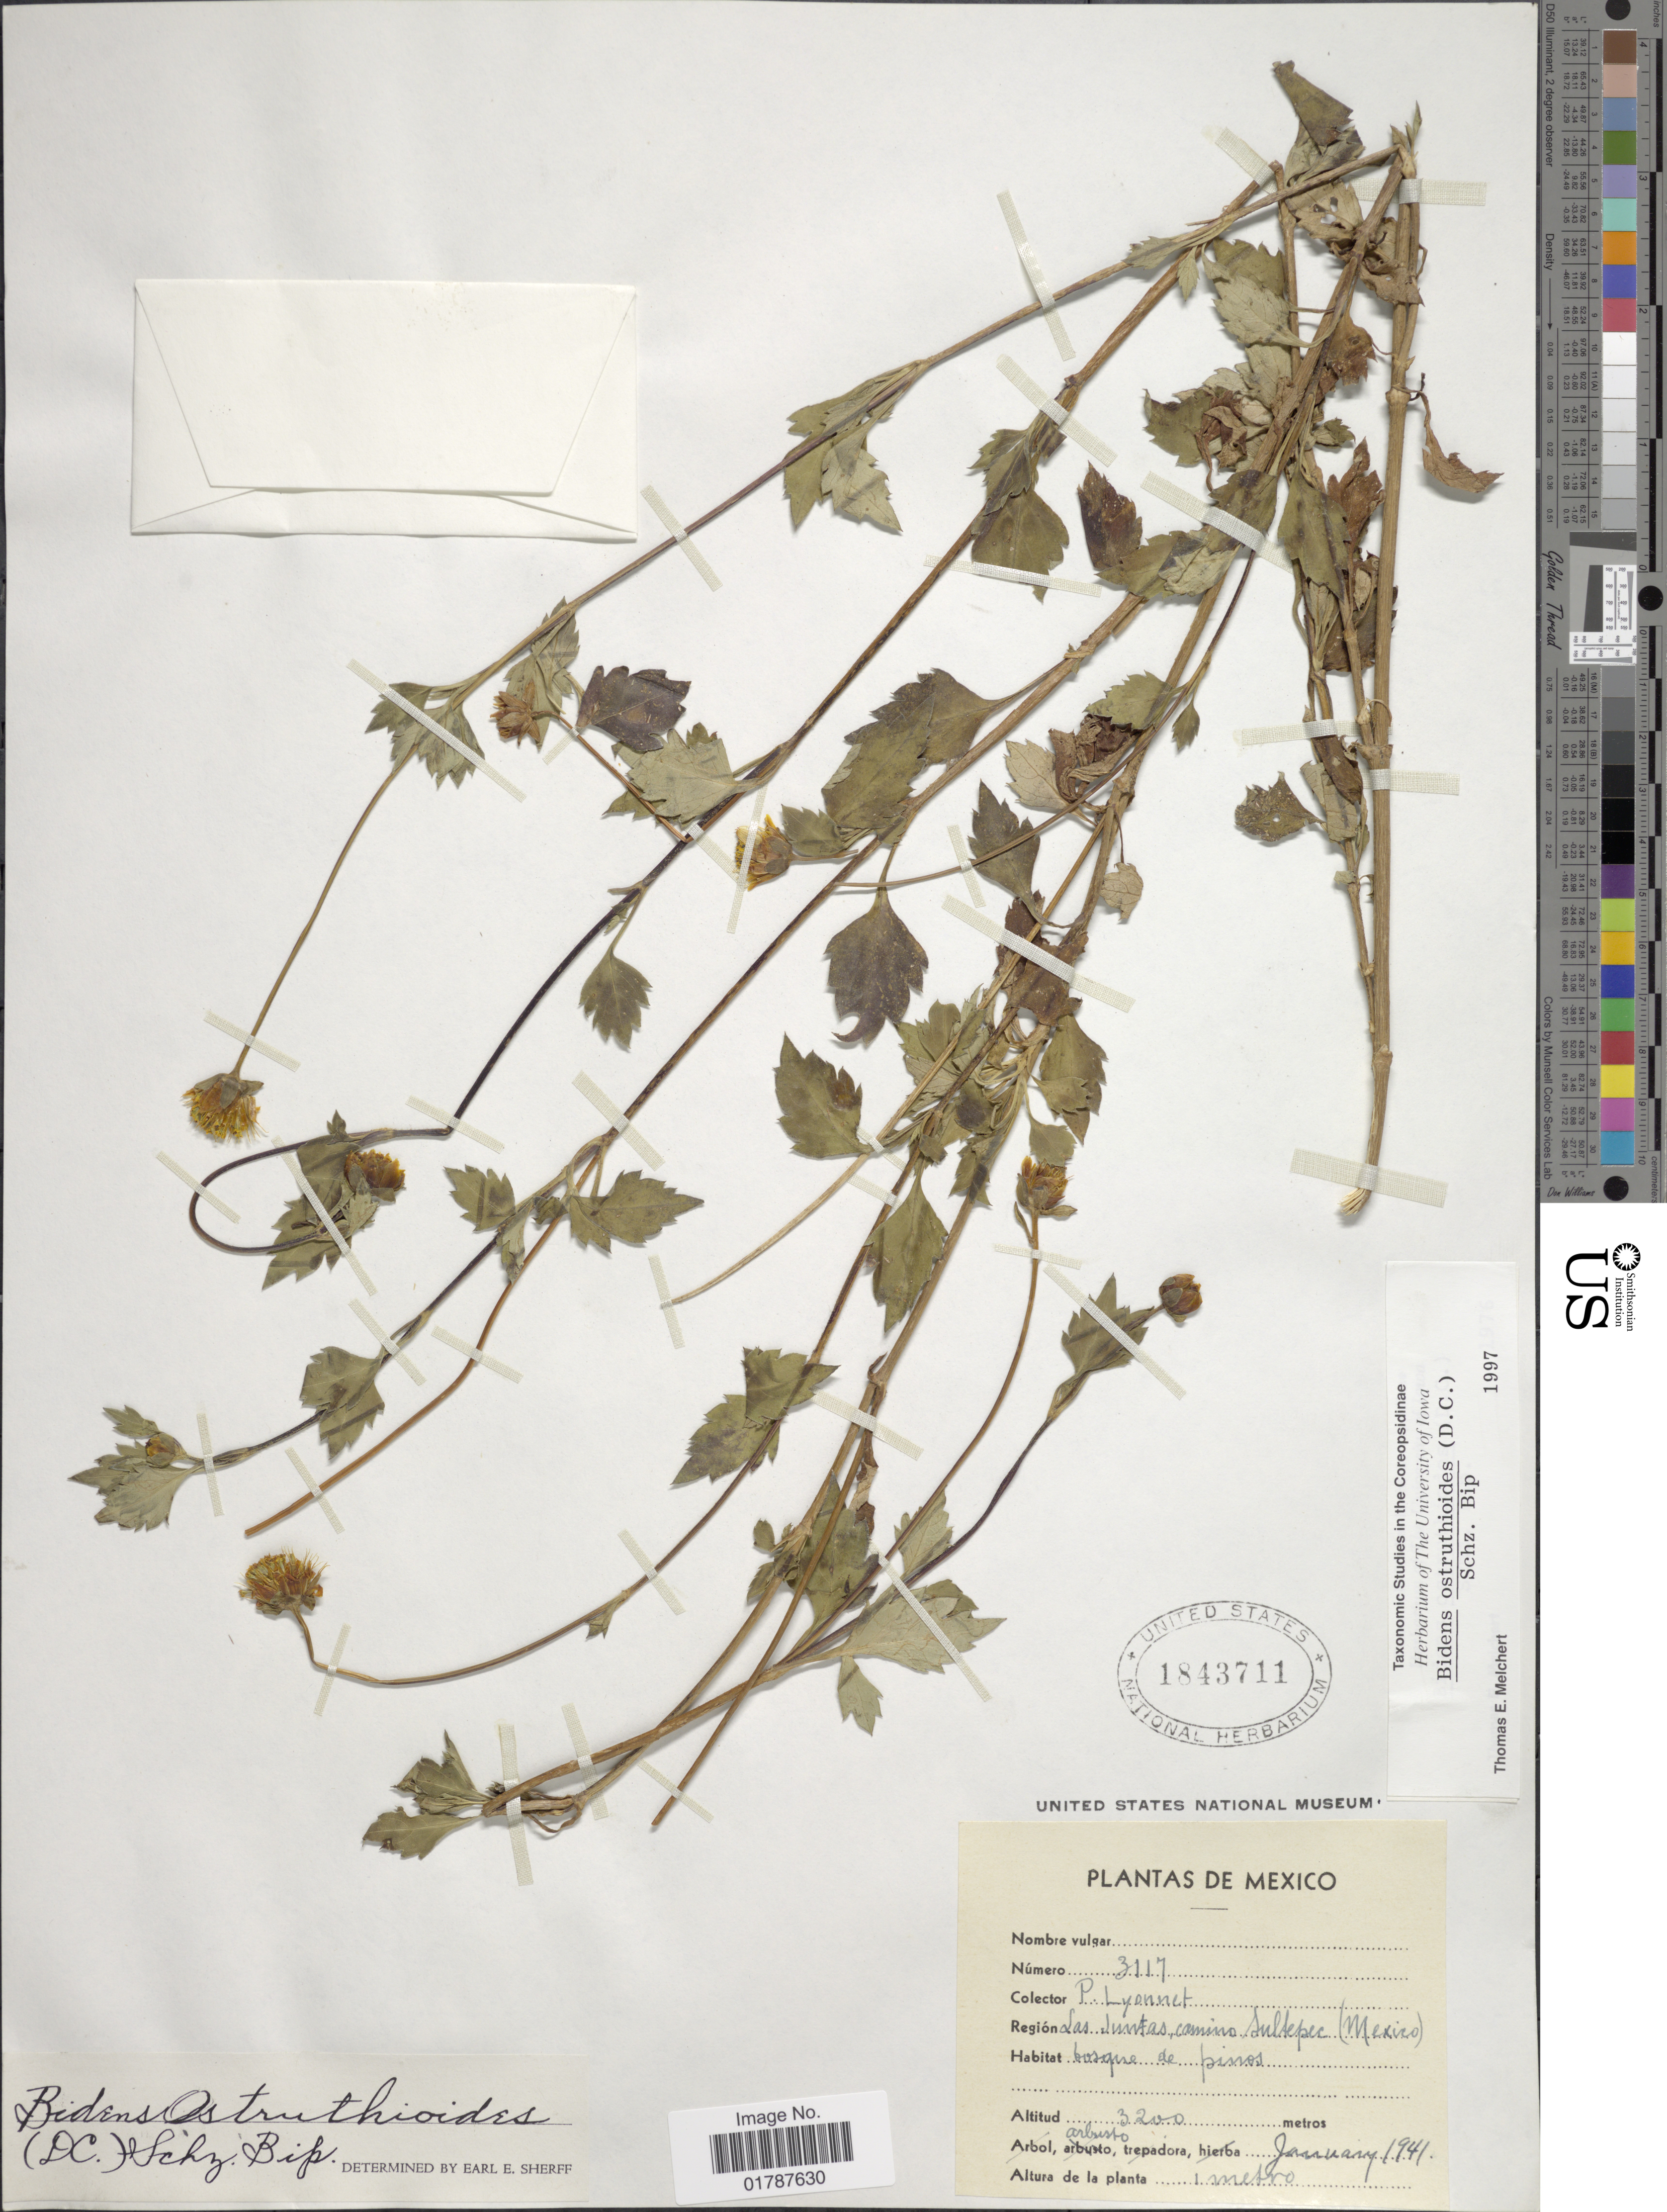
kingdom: Plantae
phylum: Tracheophyta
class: Magnoliopsida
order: Asterales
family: Asteraceae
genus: Bidens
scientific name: Bidens ostruthioides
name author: (DC.) Sch. Bip.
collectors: P. Lyonnet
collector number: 3117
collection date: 1941-01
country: Mexico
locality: Las Juntas, camino Sultepec (Mexico)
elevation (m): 3200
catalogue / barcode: US 1843711